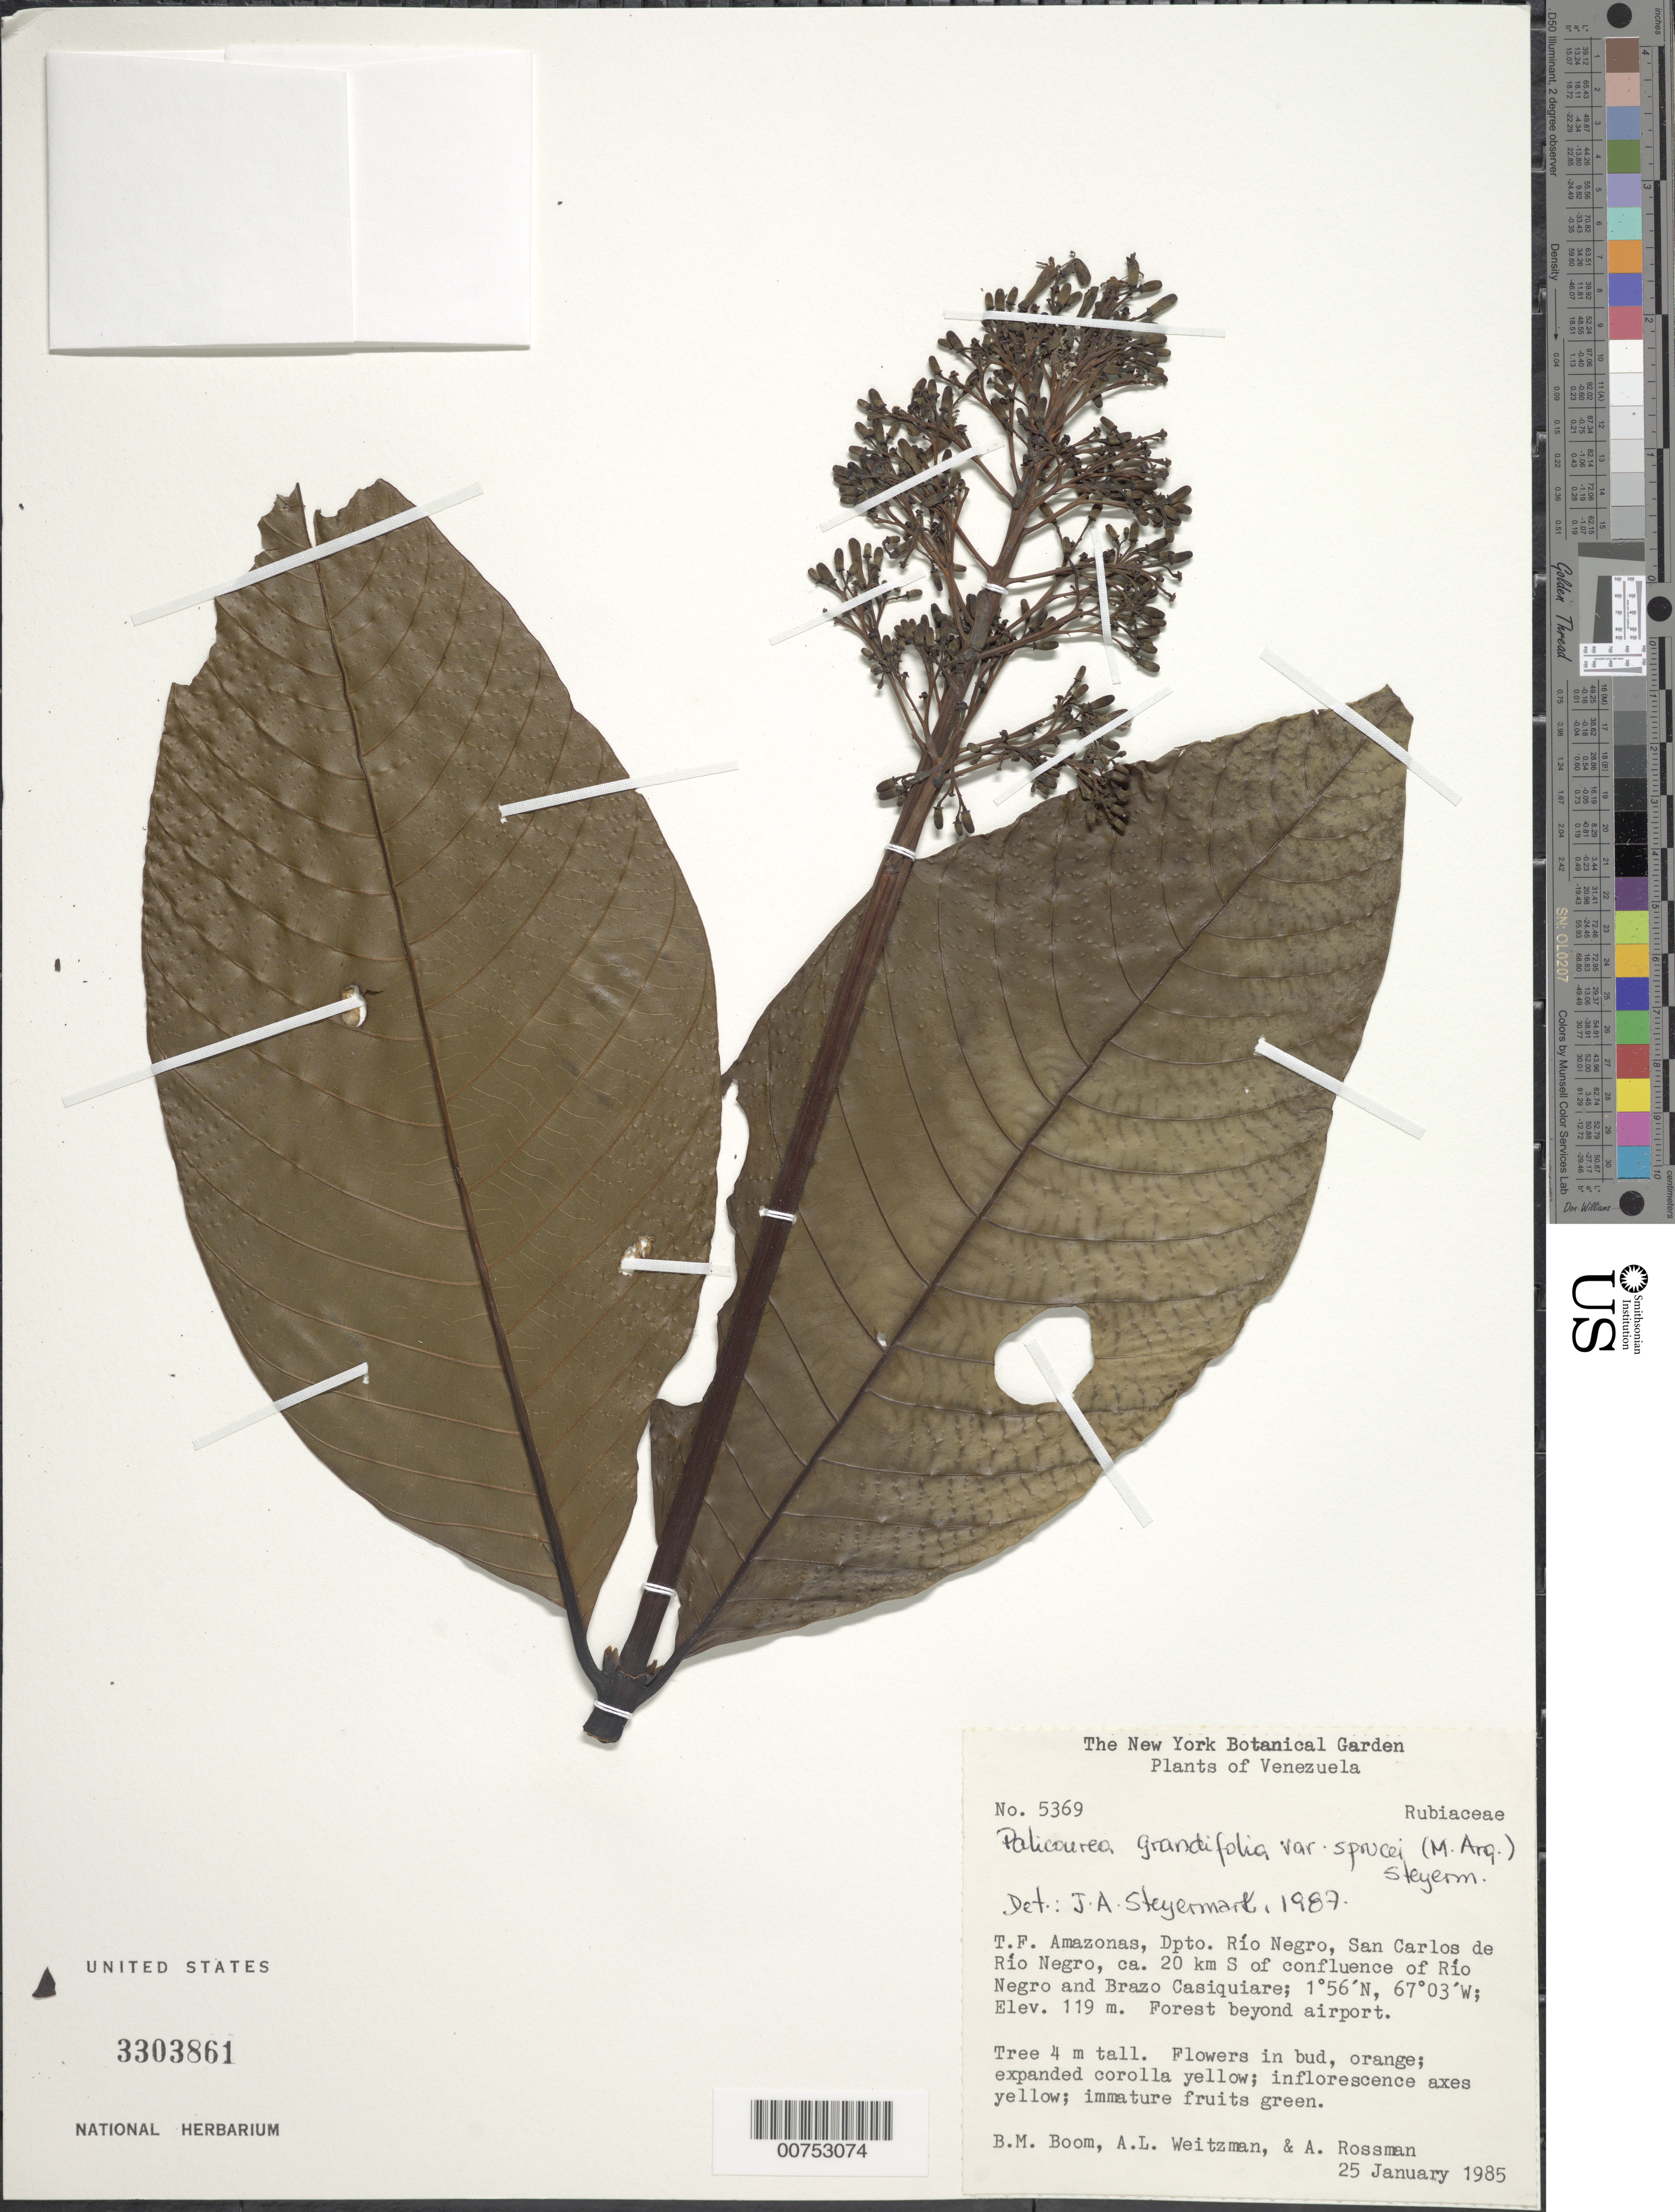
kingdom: Plantae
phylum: Tracheophyta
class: Magnoliopsida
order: Gentianales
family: Rubiaceae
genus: Palicourea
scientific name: Palicourea grandifolia var. sprucei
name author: (Müll. Arg.) Steyerm.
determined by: Steyermark, Julian A., (VEN)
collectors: B. M. Boom, A. L. Weitzman & A. Rossman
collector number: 5369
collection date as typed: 25-Jan-85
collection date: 1985-01-25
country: Venezuela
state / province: Amazonas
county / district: Río Negro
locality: San Carlos de Río Negro, ca. 20 km S of confl. of Río Negro and Brazo Casiquiare; beyond airport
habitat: Forest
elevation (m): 119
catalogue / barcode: US 3303861